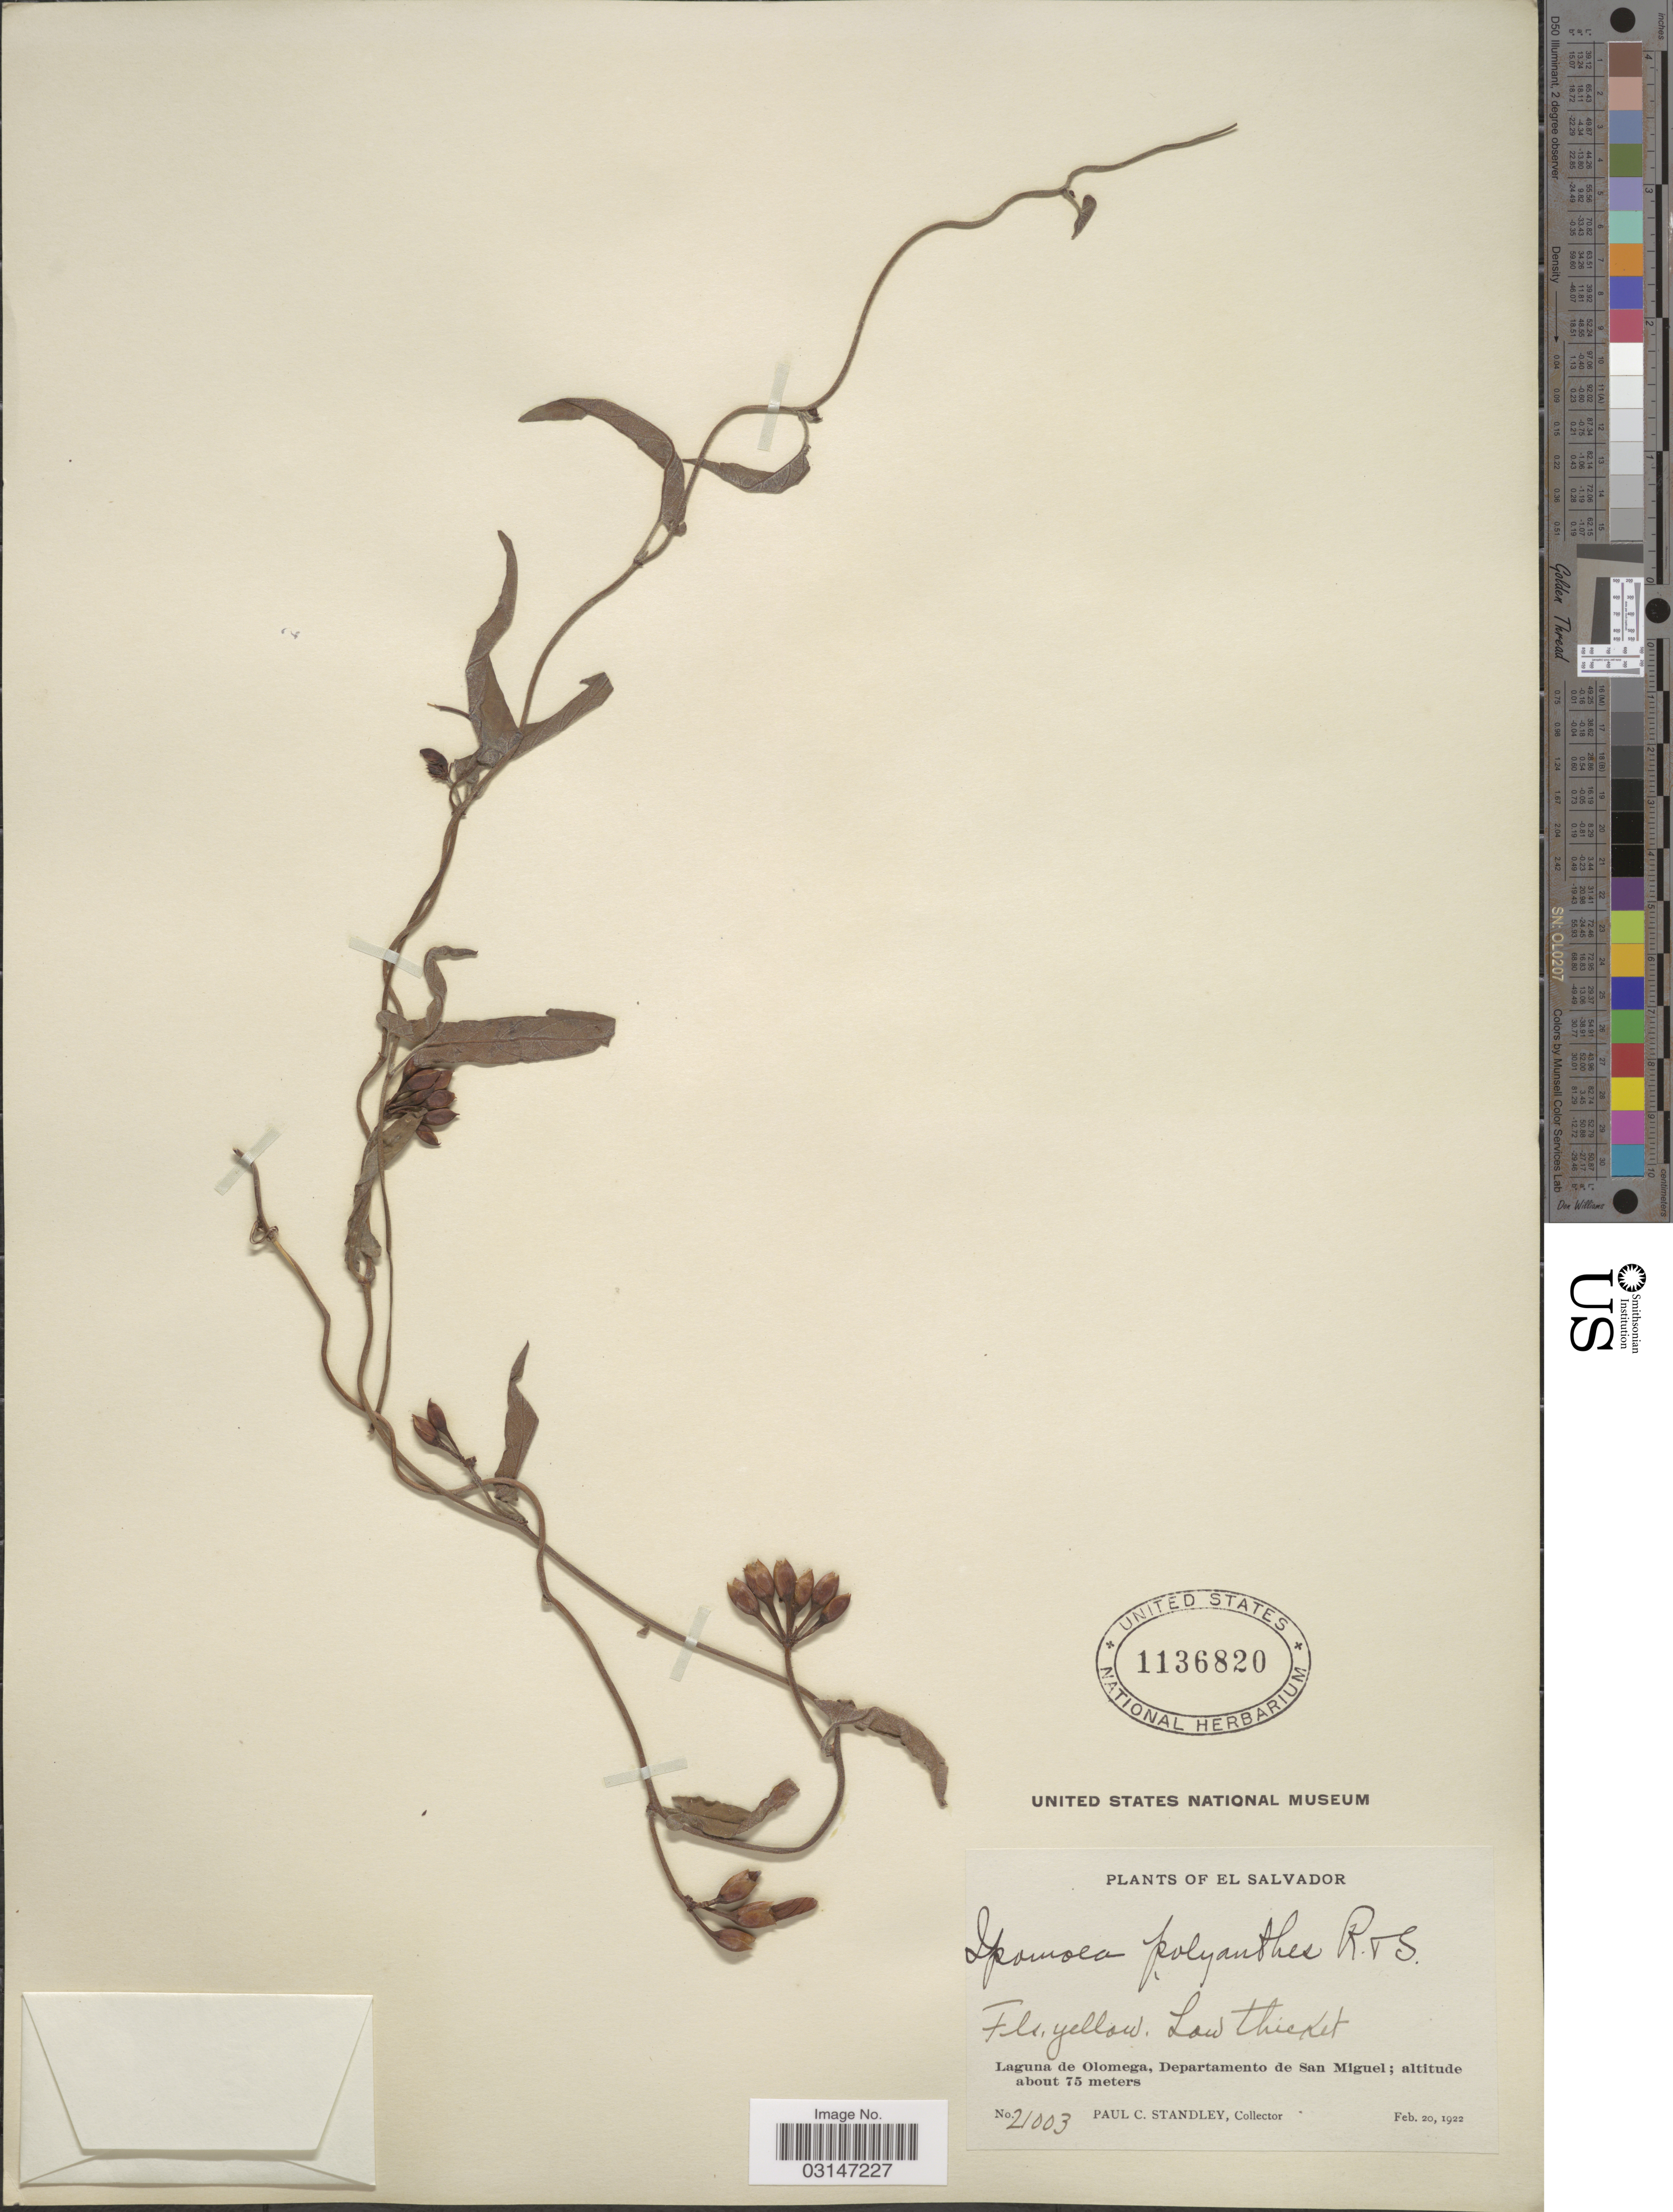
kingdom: Plantae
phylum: Tracheophyta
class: Magnoliopsida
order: Solanales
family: Convolvulaceae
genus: Camonea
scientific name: Camonea umbellata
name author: (L.) A. R. Simões & Staples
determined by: Strong, Mark T., (BOT), Smithsonian Institution - National Museum of Natural History (UNITED STATES)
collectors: P. C. Standley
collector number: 21003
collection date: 1922-02-20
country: El Salvador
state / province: San Miguel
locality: Laguna de Olomega, Departamento de San Miguel.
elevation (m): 75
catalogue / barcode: US 1136820